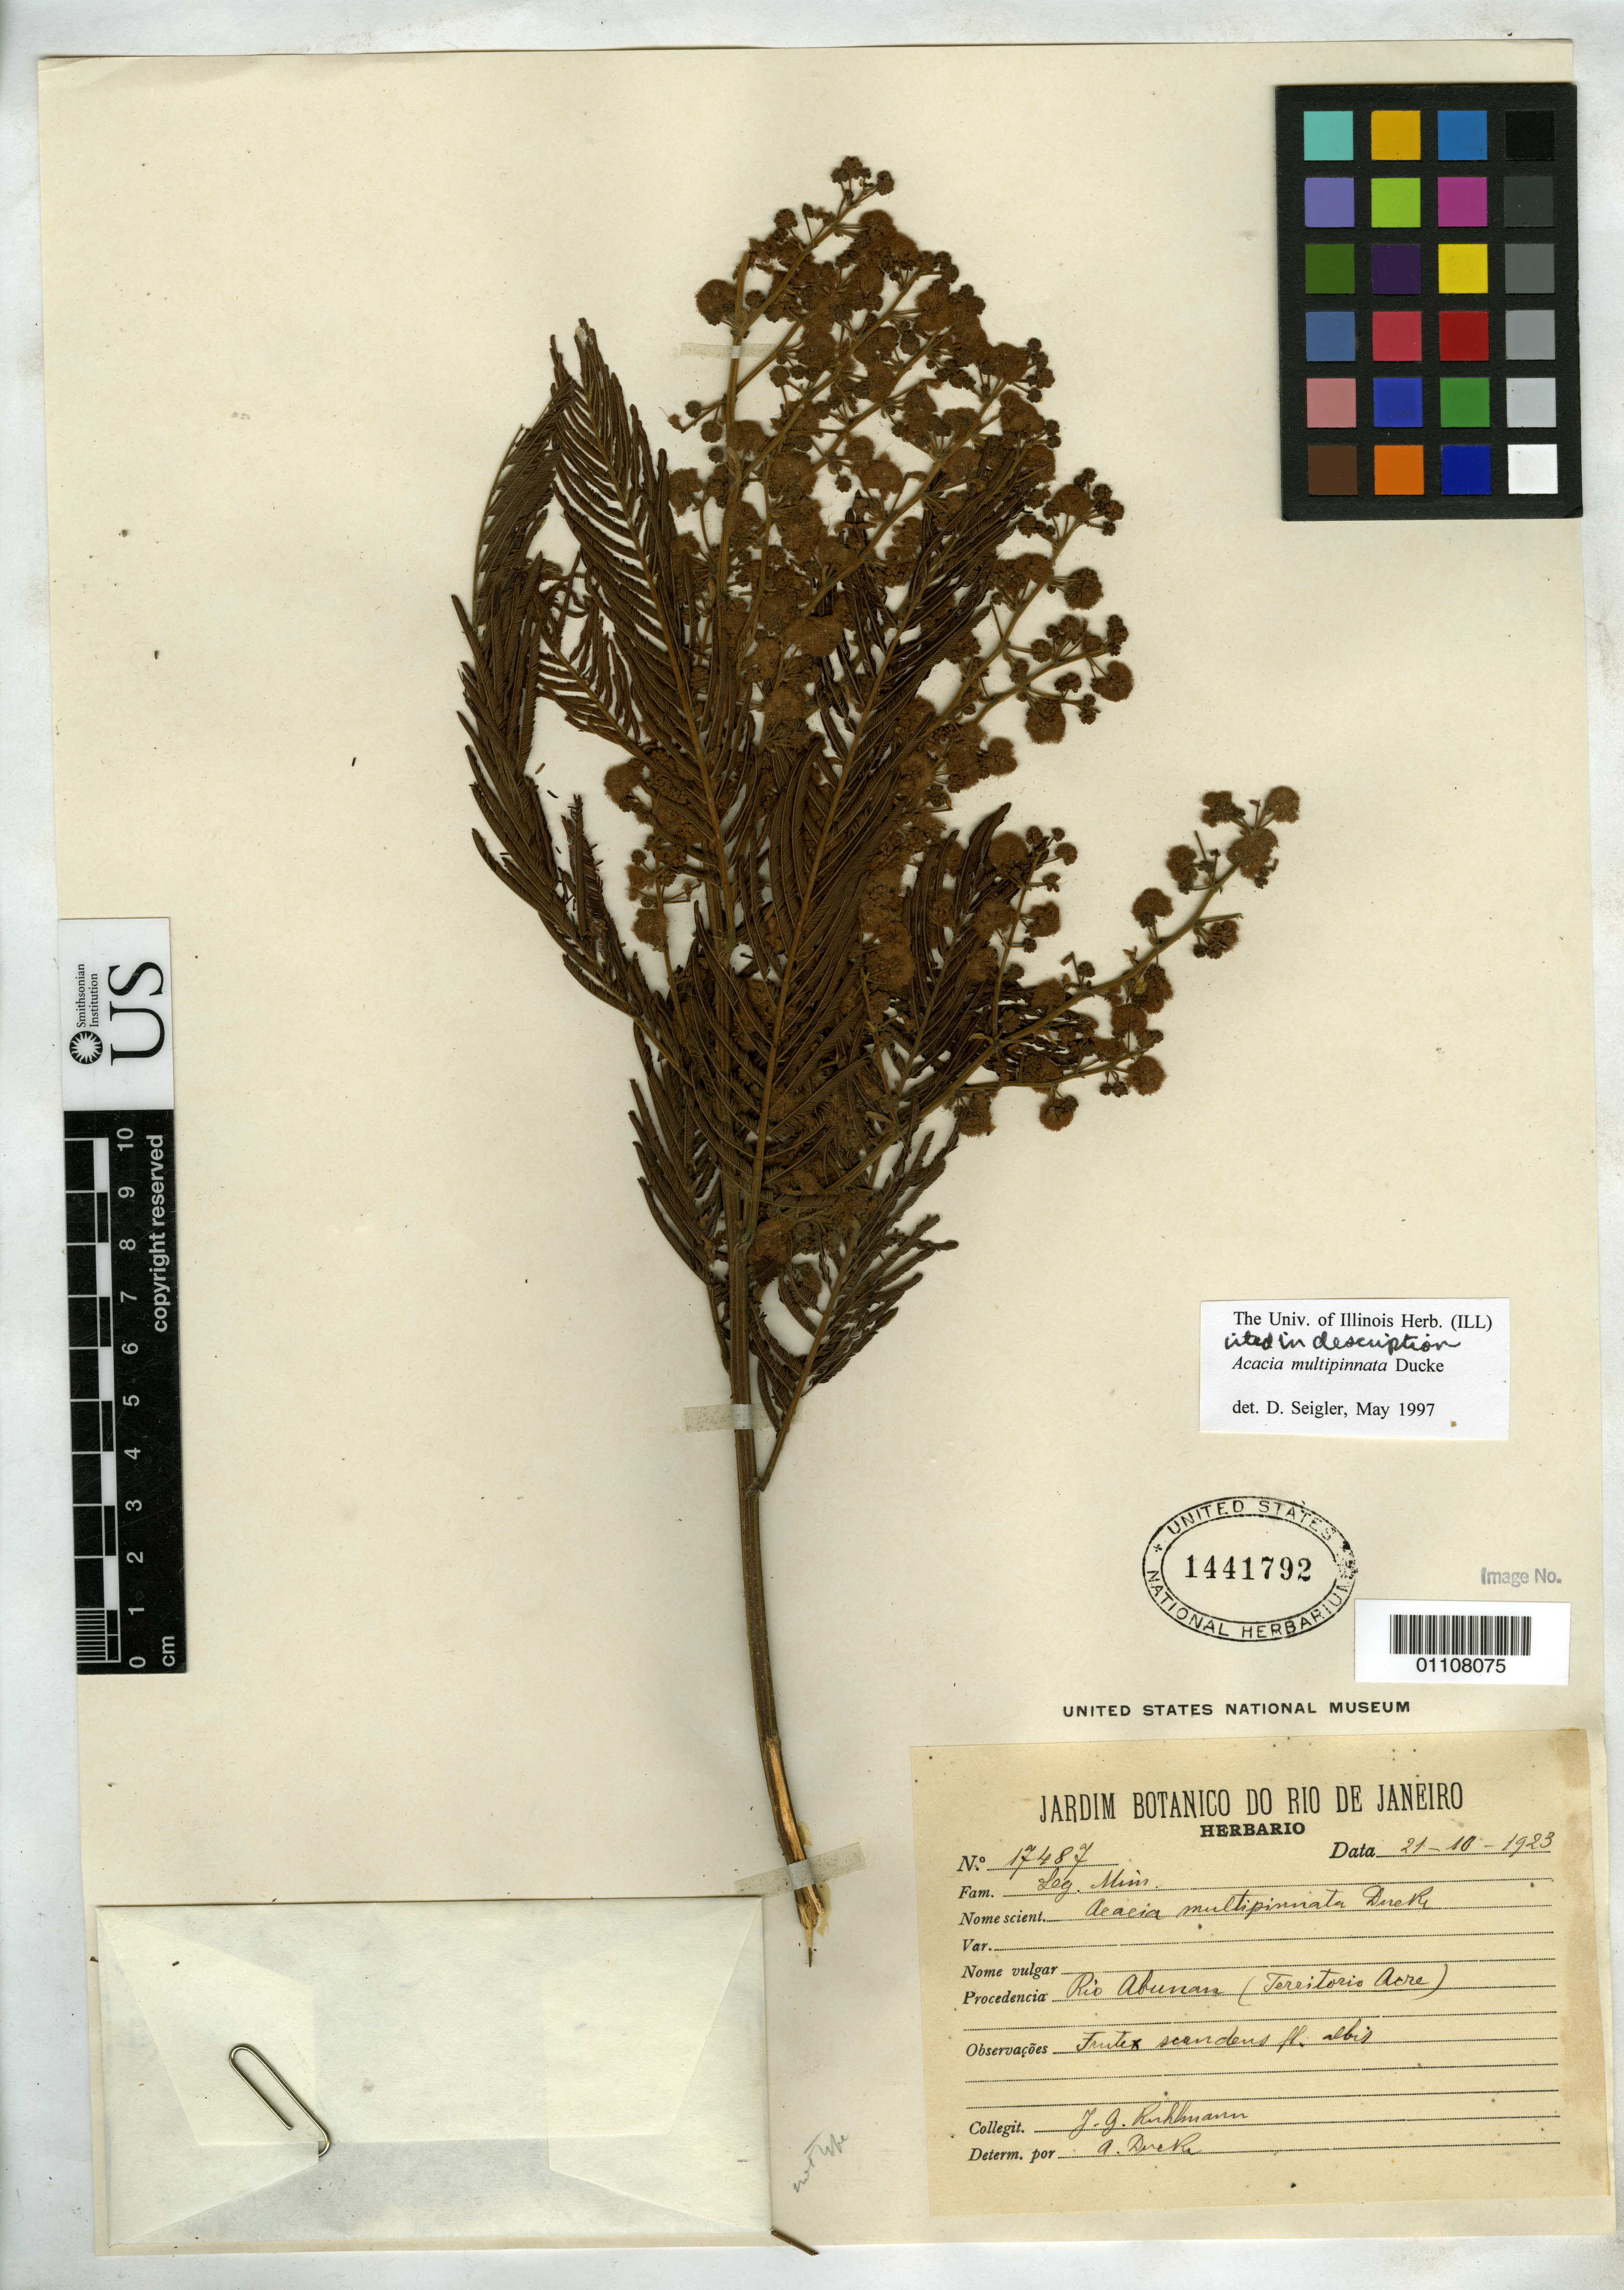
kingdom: Plantae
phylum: Tracheophyta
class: Magnoliopsida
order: Fabales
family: Fabaceae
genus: Acacia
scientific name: Acacia multipinnata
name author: Ducke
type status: Syntype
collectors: J. G. Kuhlmann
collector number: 17487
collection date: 1923-10-21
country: Brazil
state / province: Acre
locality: Rio Abunan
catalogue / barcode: US 1441792